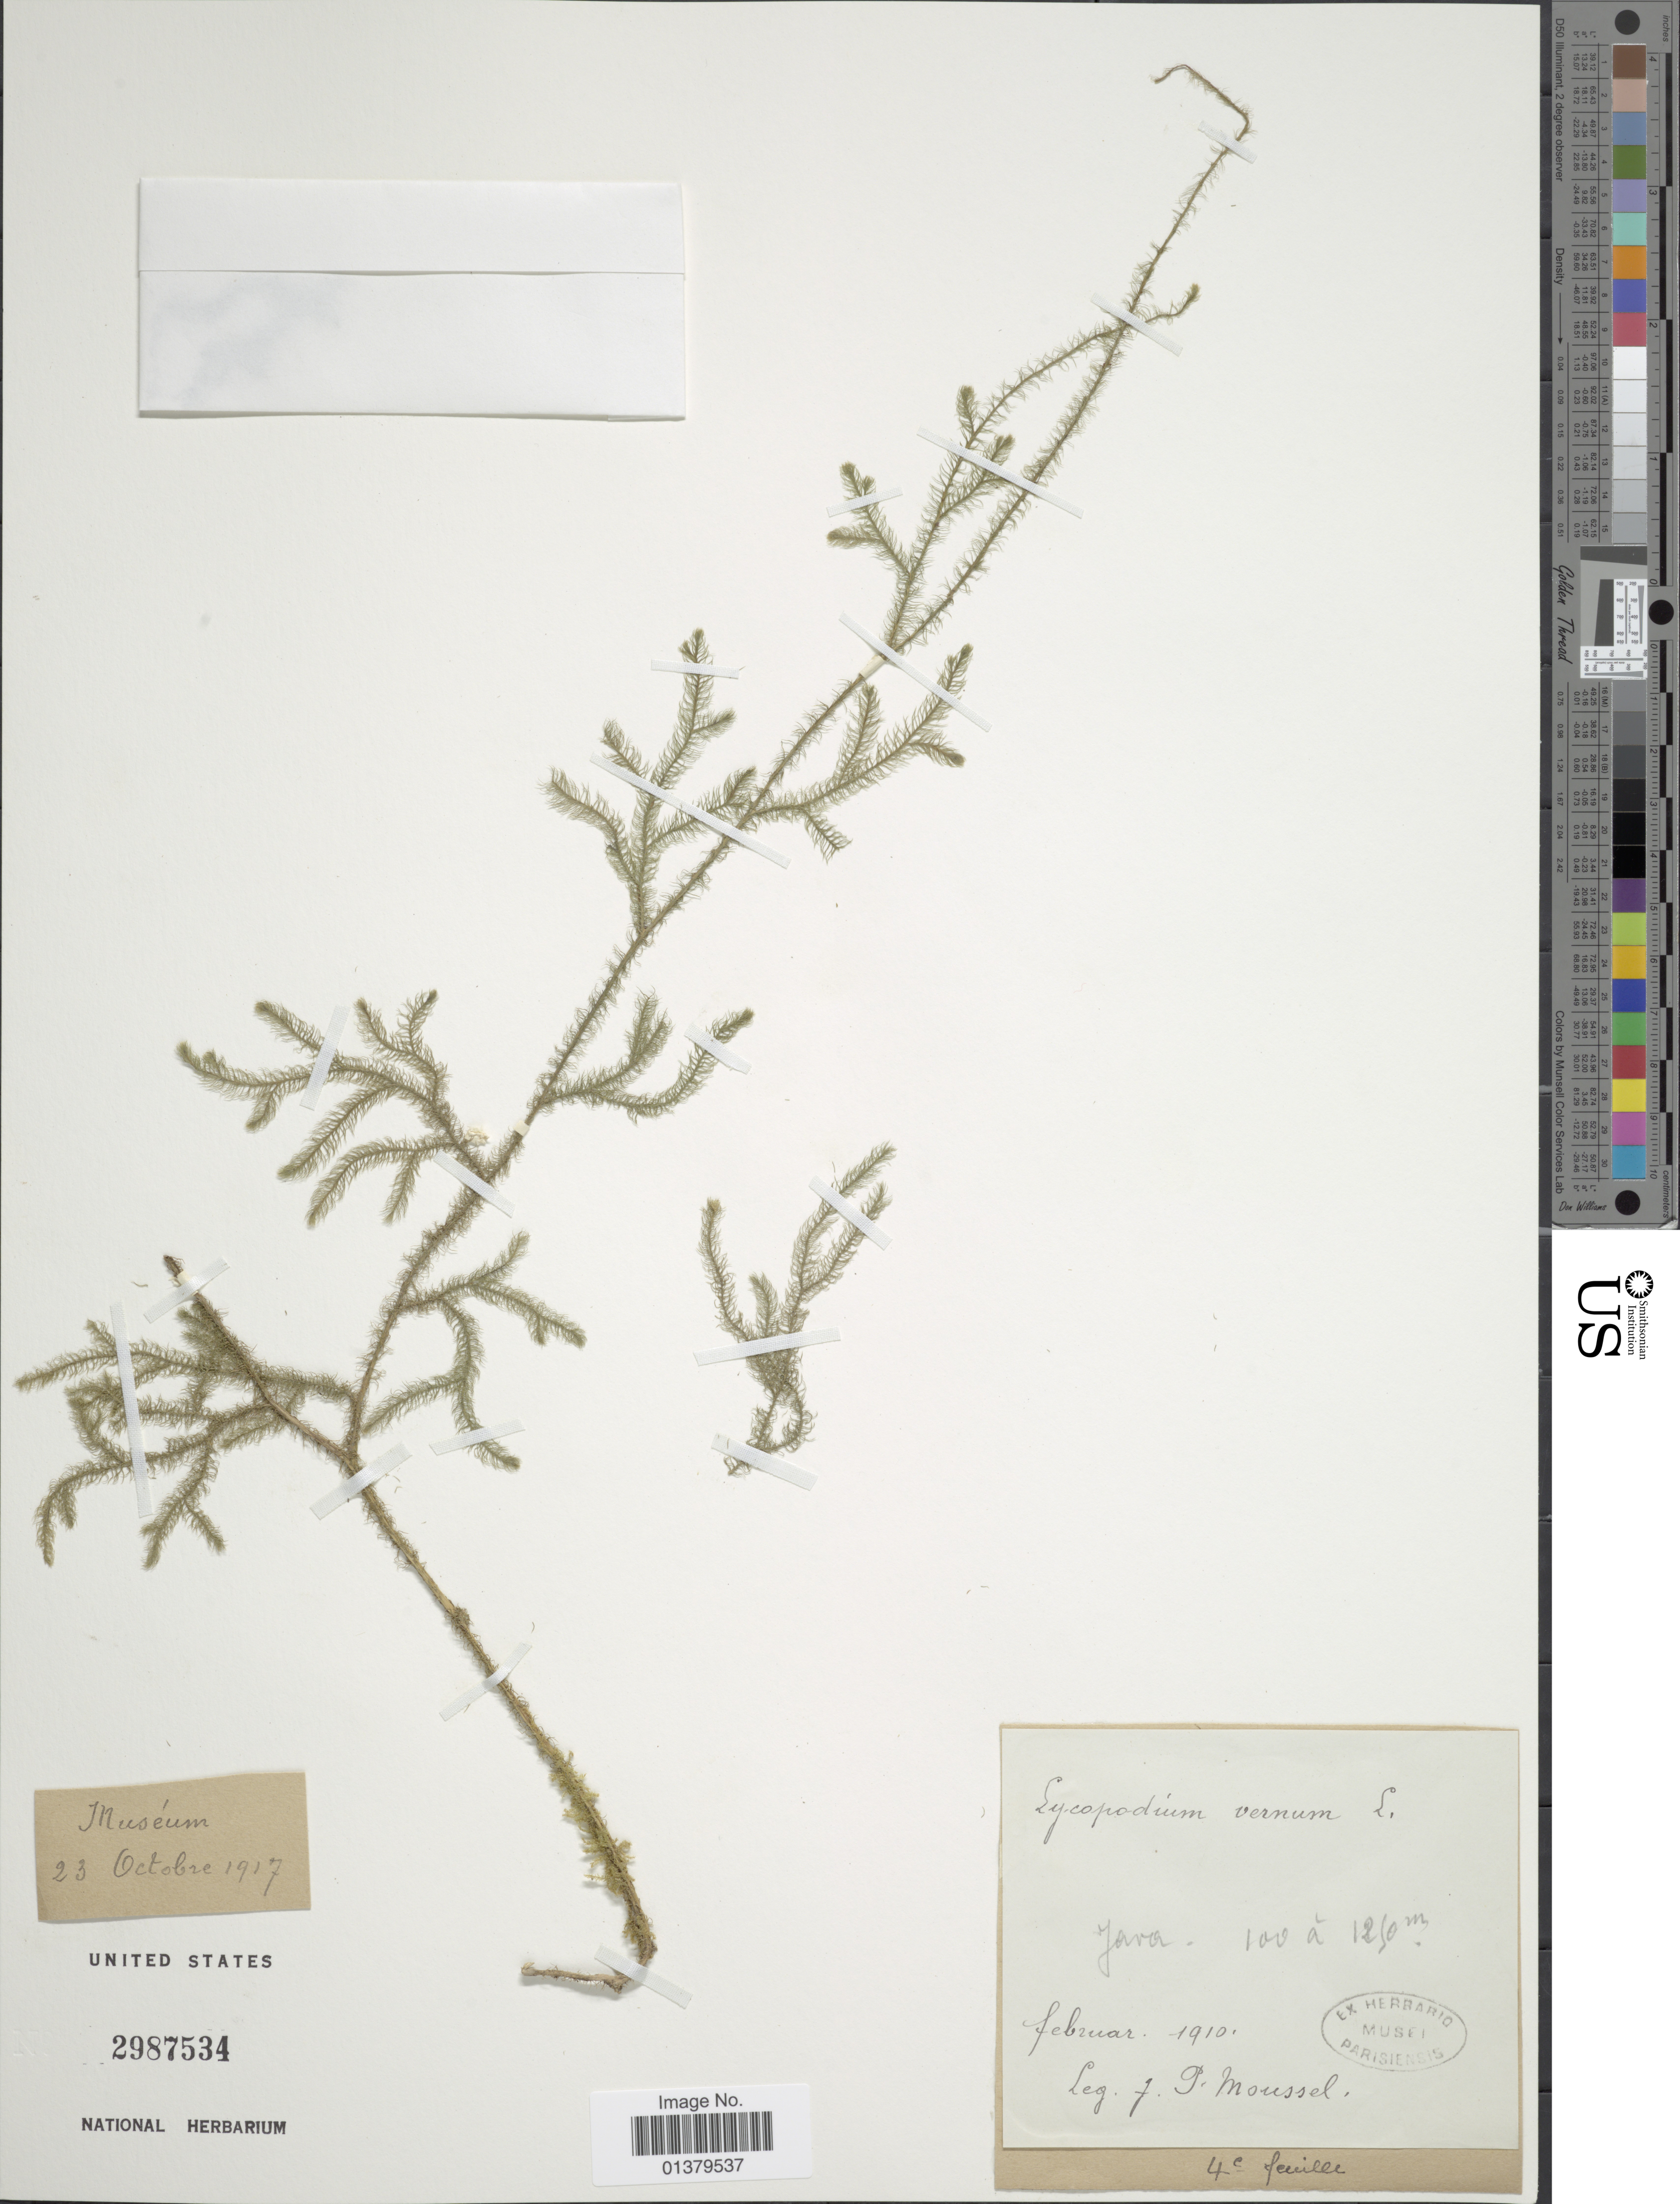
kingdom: Plantae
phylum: Tracheophyta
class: Lycopodiopsida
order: Lycopodiales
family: Lycopodiaceae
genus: Palhinhaea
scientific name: Palhinhaea cernua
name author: (L.) Vasc. & Franco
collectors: J. Mousset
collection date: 1910-02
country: Indonesia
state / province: Java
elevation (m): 100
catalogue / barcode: US 2987534